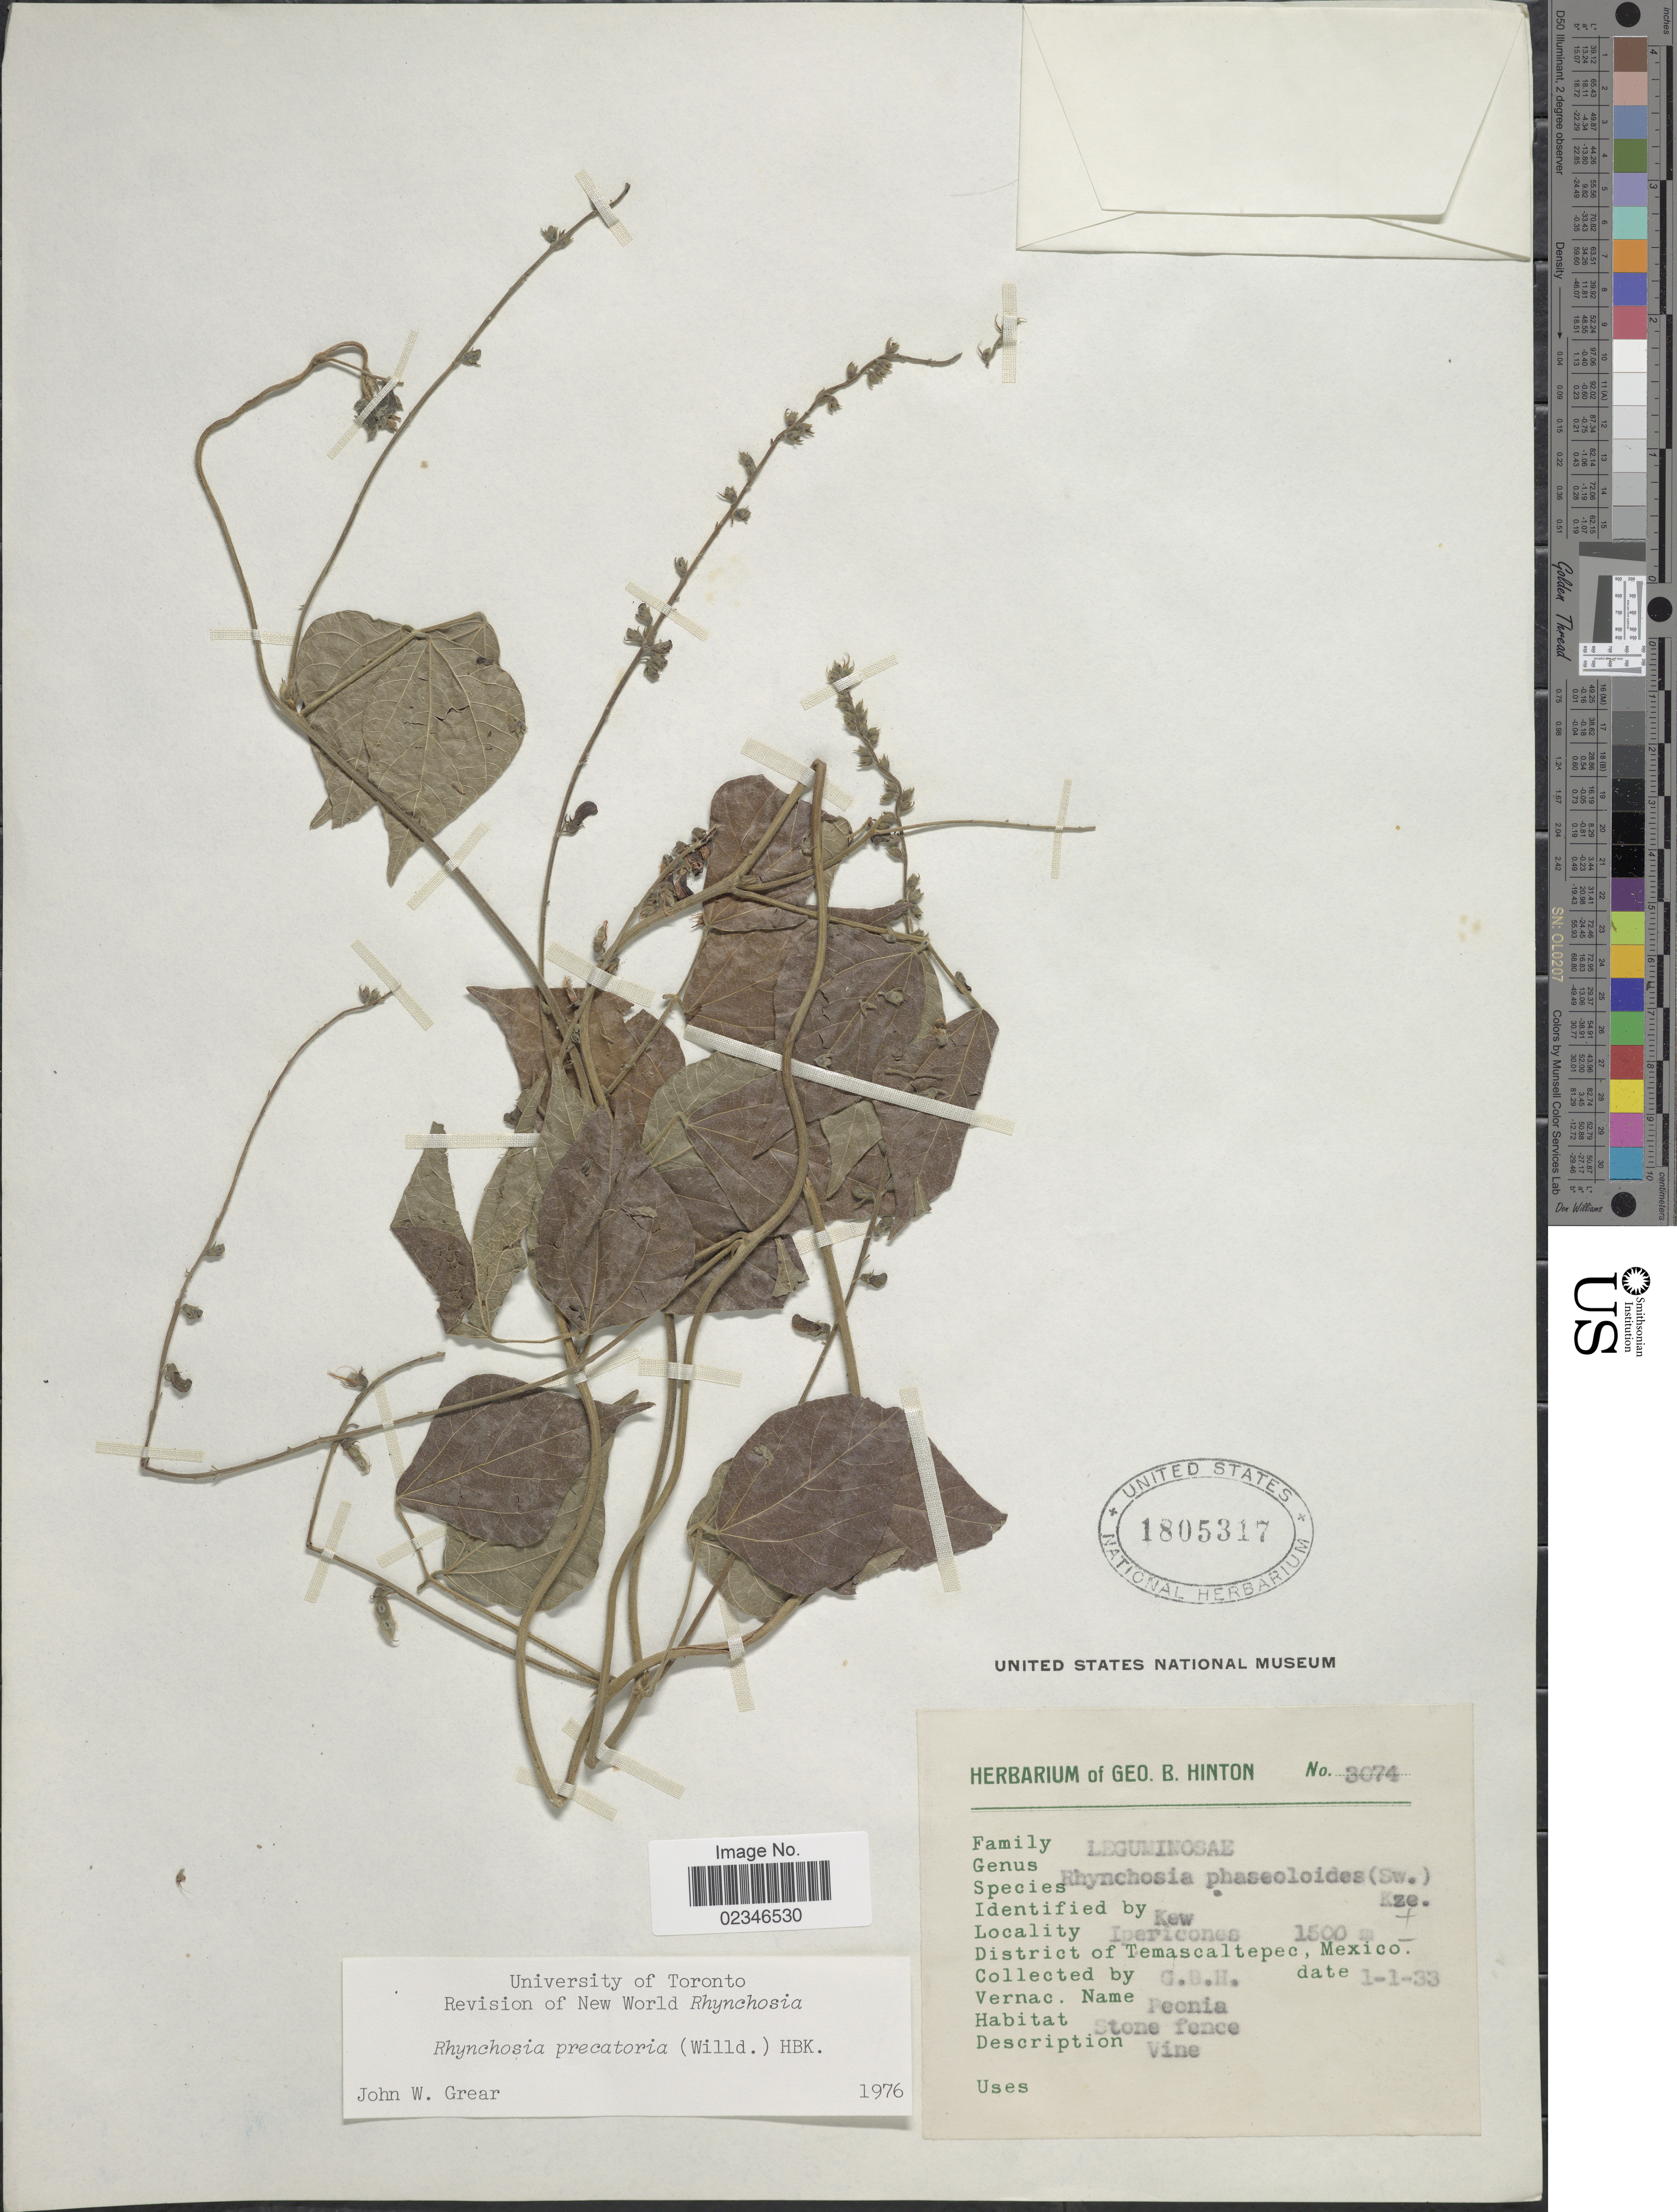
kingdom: Plantae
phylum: Tracheophyta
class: Magnoliopsida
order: Fabales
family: Fabaceae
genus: Rhynchosia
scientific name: Rhynchosia precatoria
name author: (Willd.) DC.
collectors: G. B. Hinton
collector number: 3074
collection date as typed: Transcribed d/m/y: 1/1/33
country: Mexico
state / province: México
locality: Ipericones, District of Temascaltepec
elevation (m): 1500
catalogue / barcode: US 1805317